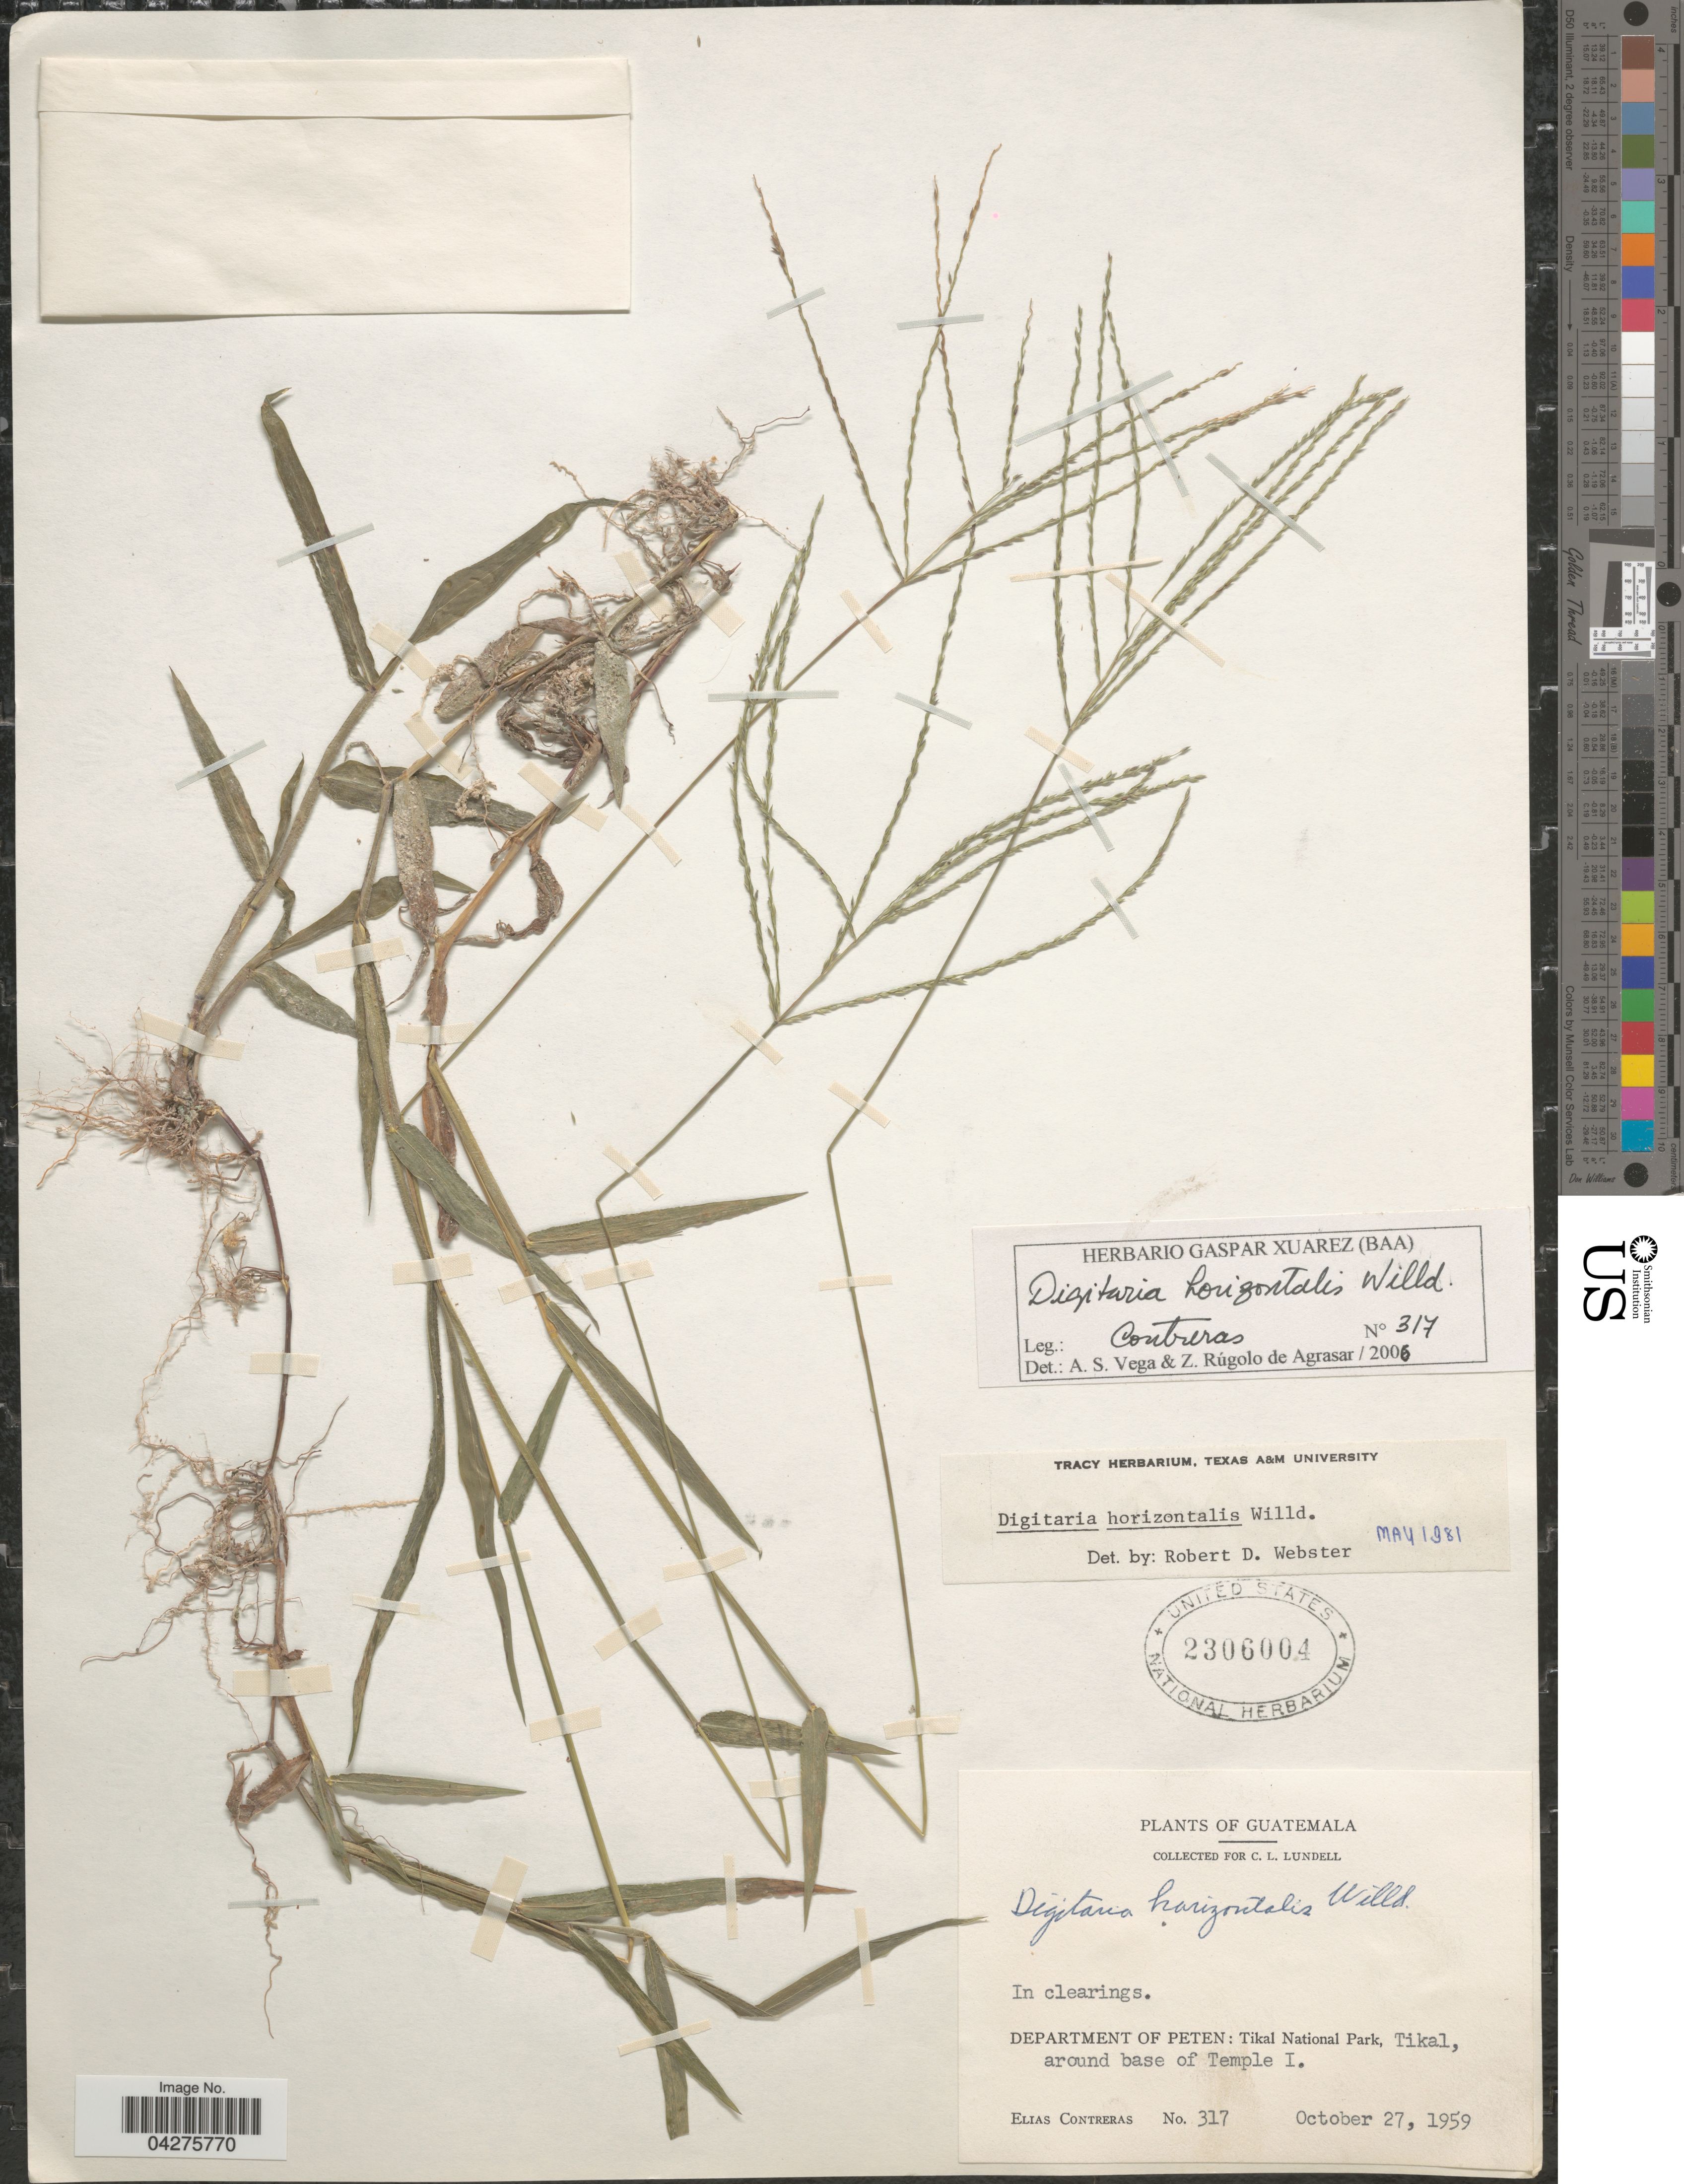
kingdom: Plantae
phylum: Tracheophyta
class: Liliopsida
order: Poales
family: Poaceae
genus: Digitaria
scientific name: Digitaria horizontalis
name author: Willd.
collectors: E. Contreras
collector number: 317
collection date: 1959-10-27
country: Guatemala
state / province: El Peten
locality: Department of Peten: Tikal National Park, Tikal, around base of Temple I.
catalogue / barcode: US 2306004